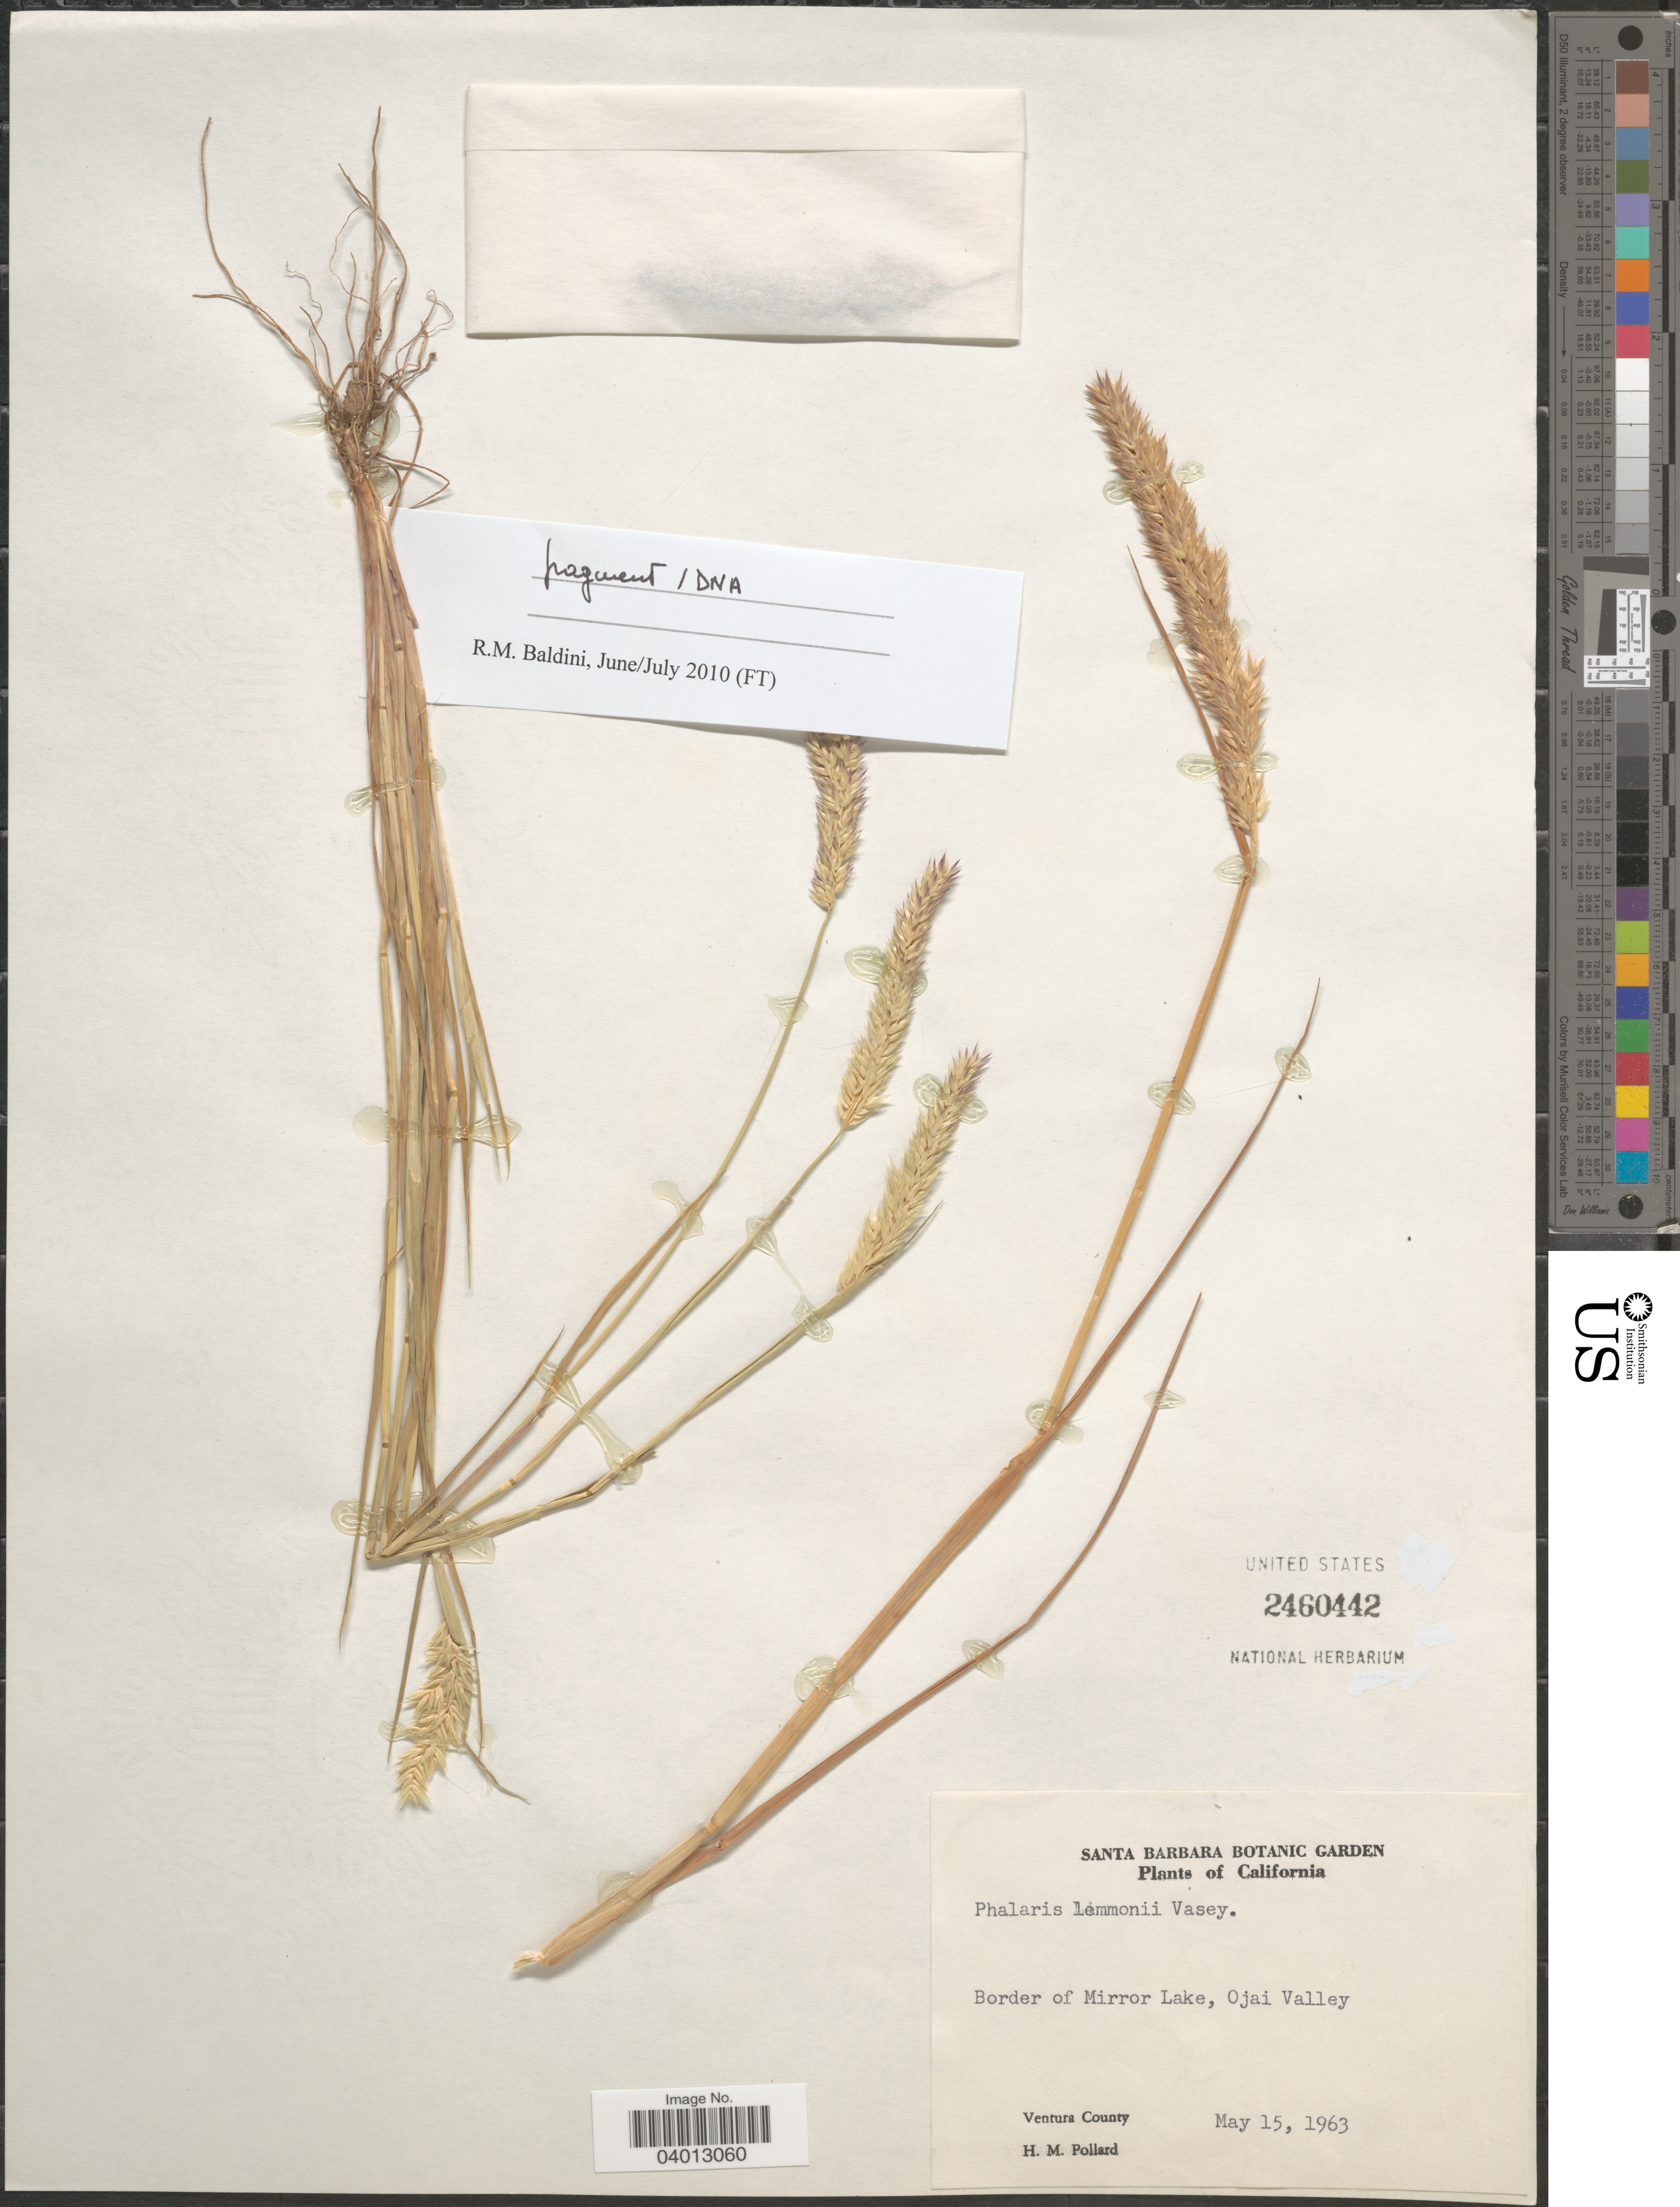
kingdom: Plantae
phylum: Tracheophyta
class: Liliopsida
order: Poales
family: Poaceae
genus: Phalaris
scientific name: Phalaris lemmonii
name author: Vasey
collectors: H. M. Pollard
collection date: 1963-05-15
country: United States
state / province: California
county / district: Ventura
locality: Border of Mirror Lake, Ojai Valley.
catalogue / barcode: US 2460442